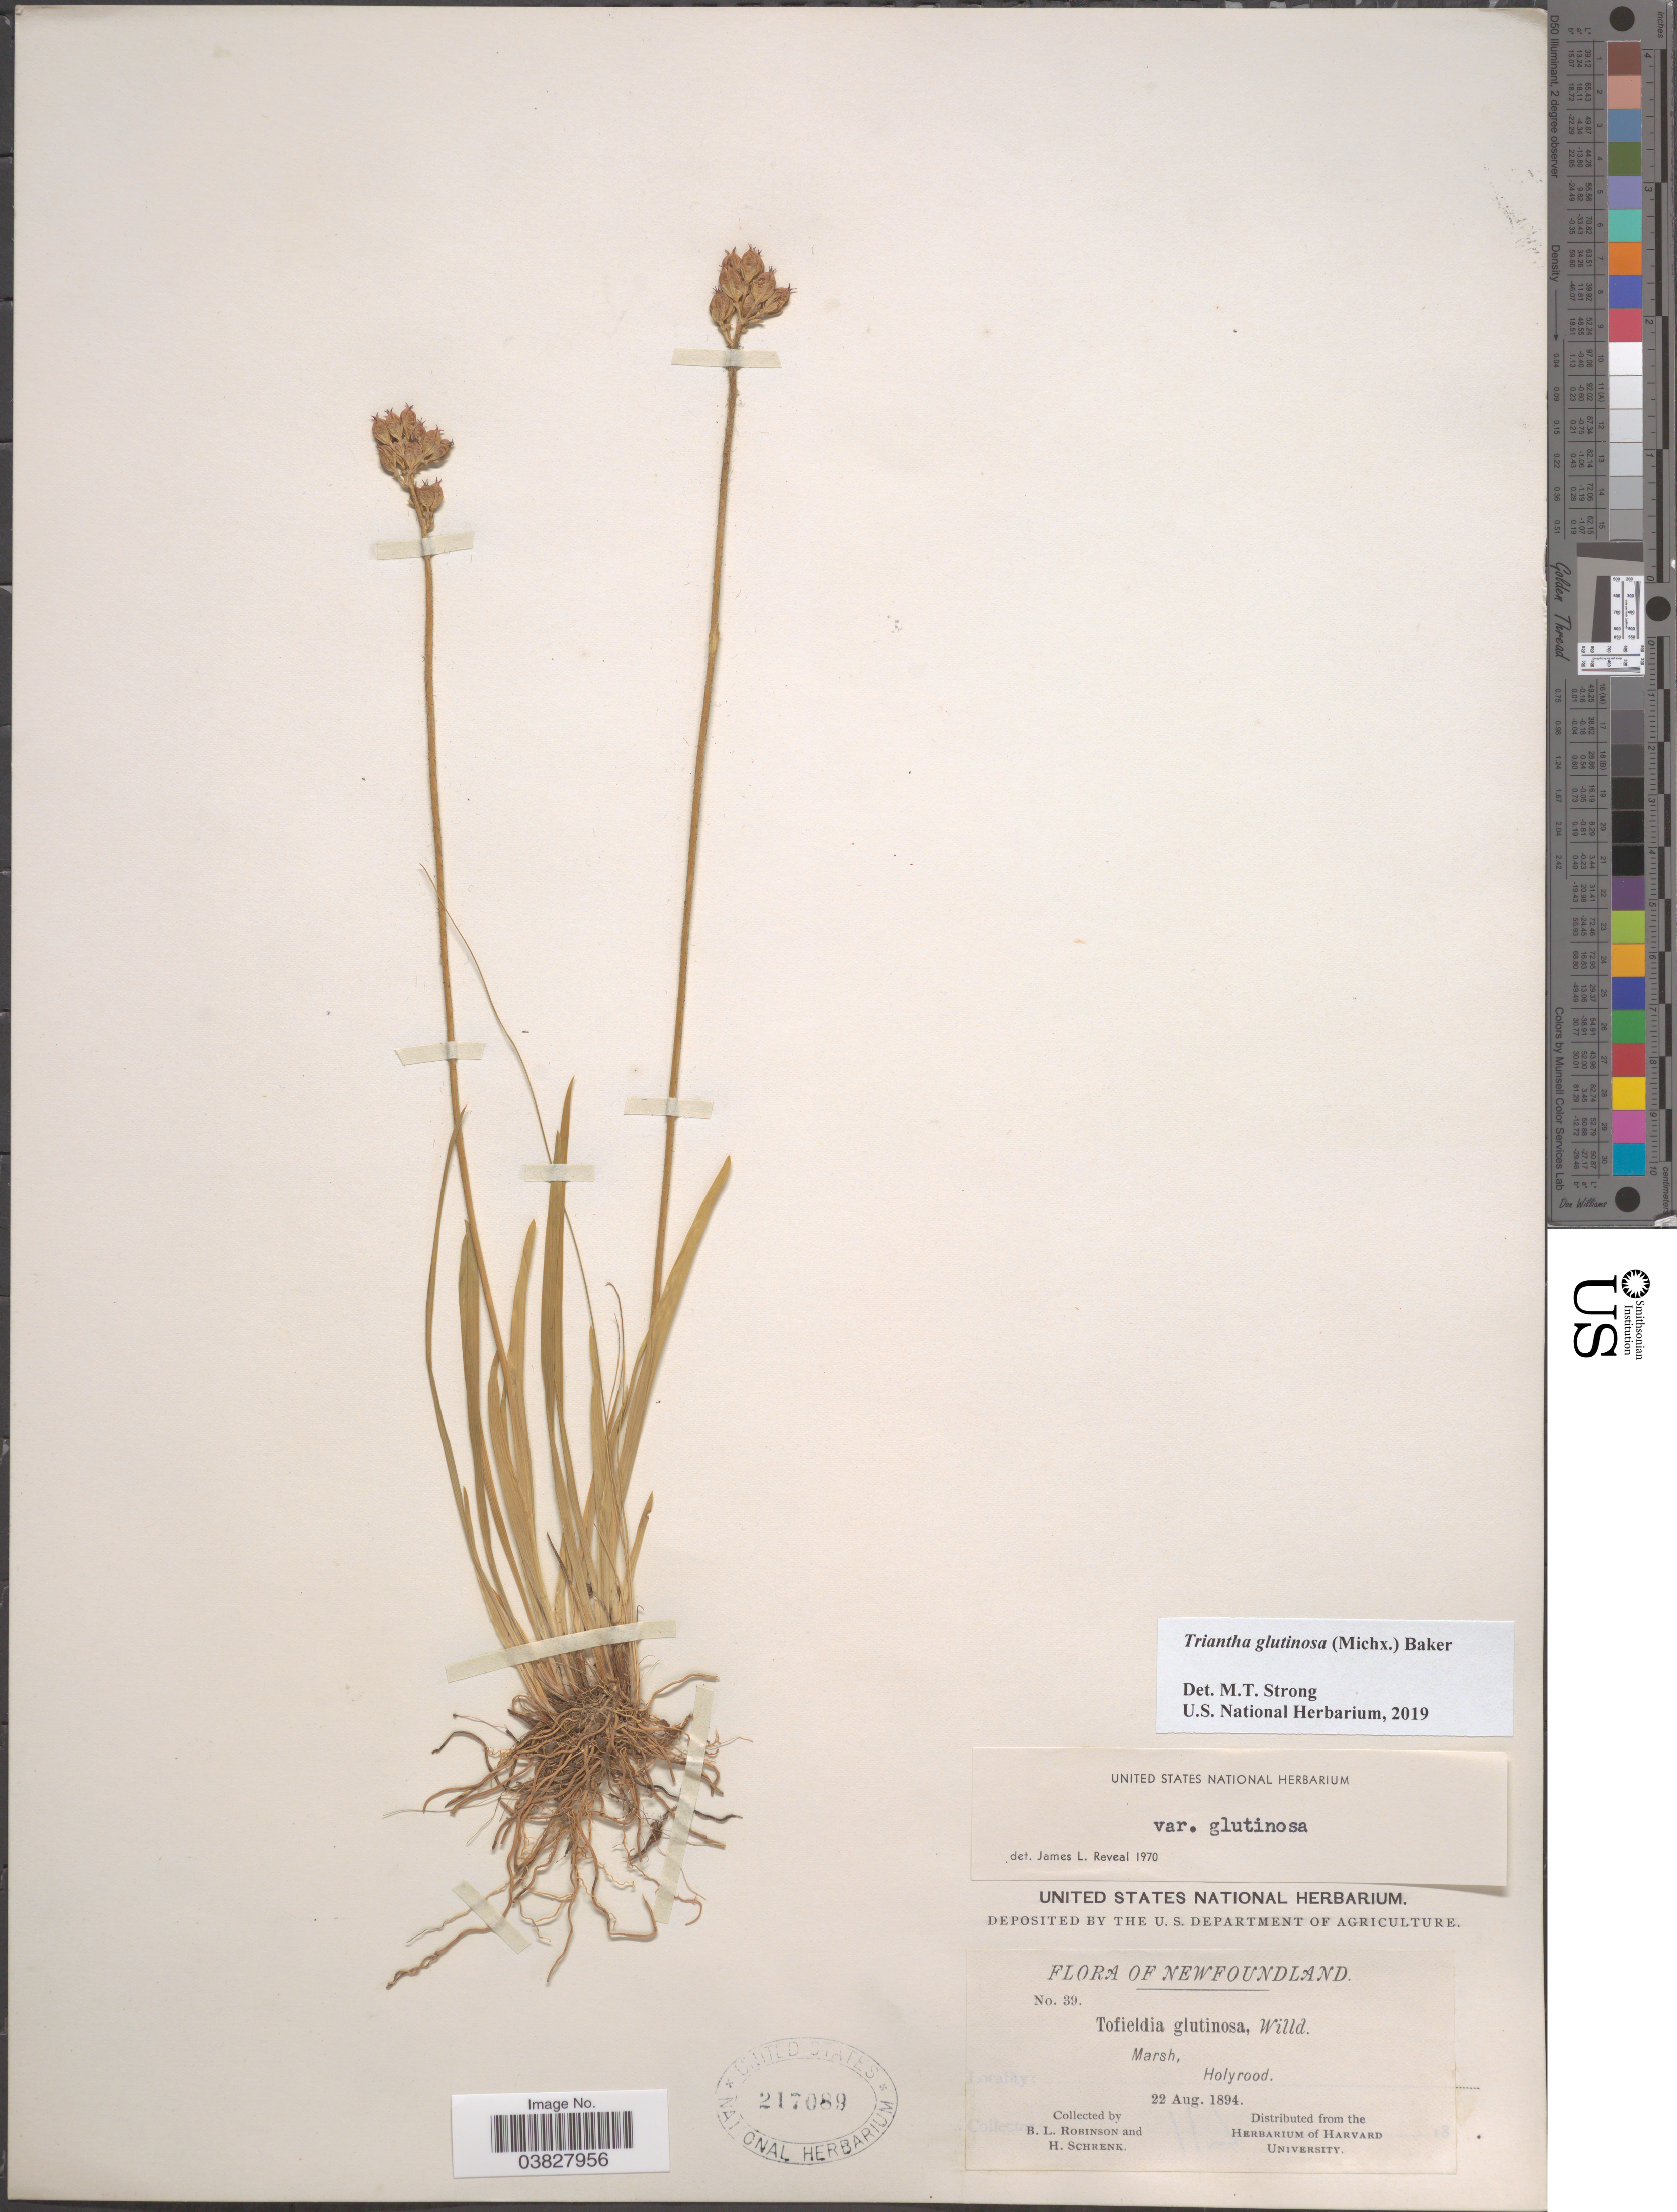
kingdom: Plantae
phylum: Tracheophyta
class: Liliopsida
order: Alismatales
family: Tofieldiaceae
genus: Triantha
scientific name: Triantha glutinosa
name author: (Michx.) Baker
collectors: B. L. Robinson & H. Schrenk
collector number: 39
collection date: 1894-08-22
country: Canada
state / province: Newfoundland and Labrador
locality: Marsh, Holyrood.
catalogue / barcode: US 217089